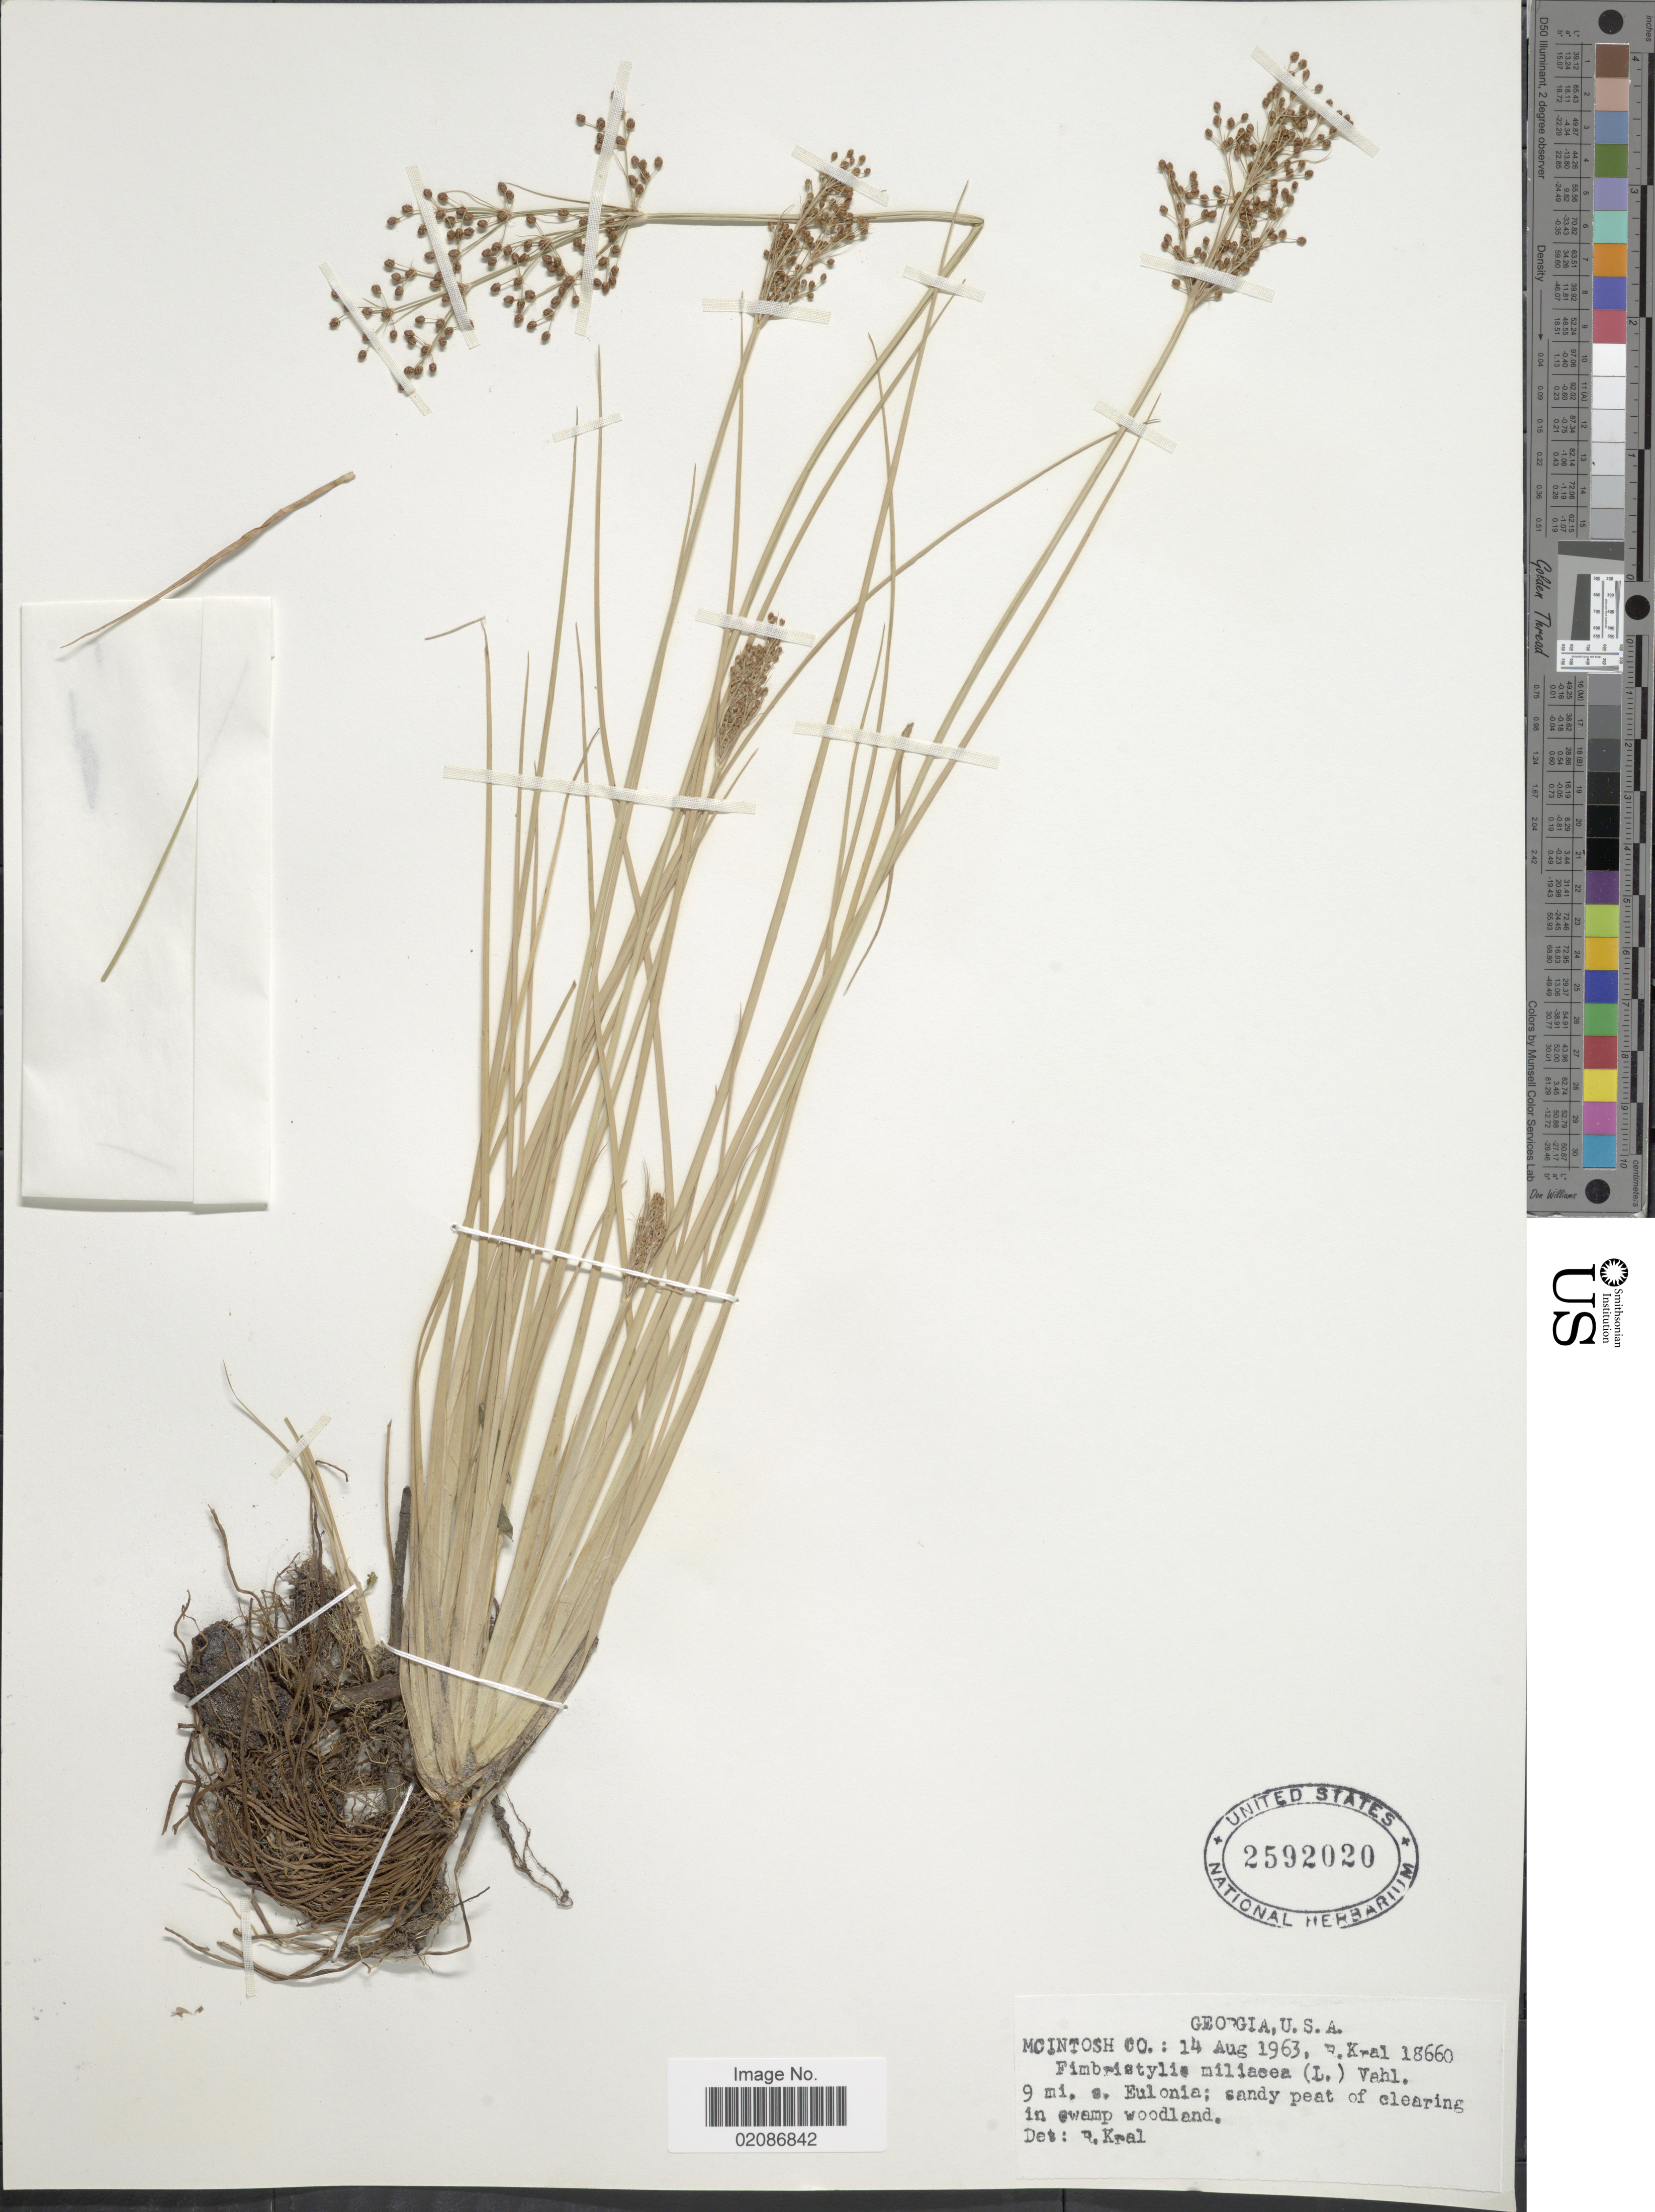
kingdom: Plantae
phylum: Tracheophyta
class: Liliopsida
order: Poales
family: Cyperaceae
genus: Fimbristylis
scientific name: Fimbristylis littoralis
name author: Gaudich.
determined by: Strong, M. T., (US), Smithsonian Institution - National Museum of Natural History (UNITED STATES)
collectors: R. Kral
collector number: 18660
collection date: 1963-08-14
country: United States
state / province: Georgia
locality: McIntosh Co.: 9 mi. s. Eulonia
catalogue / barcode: US 2592020